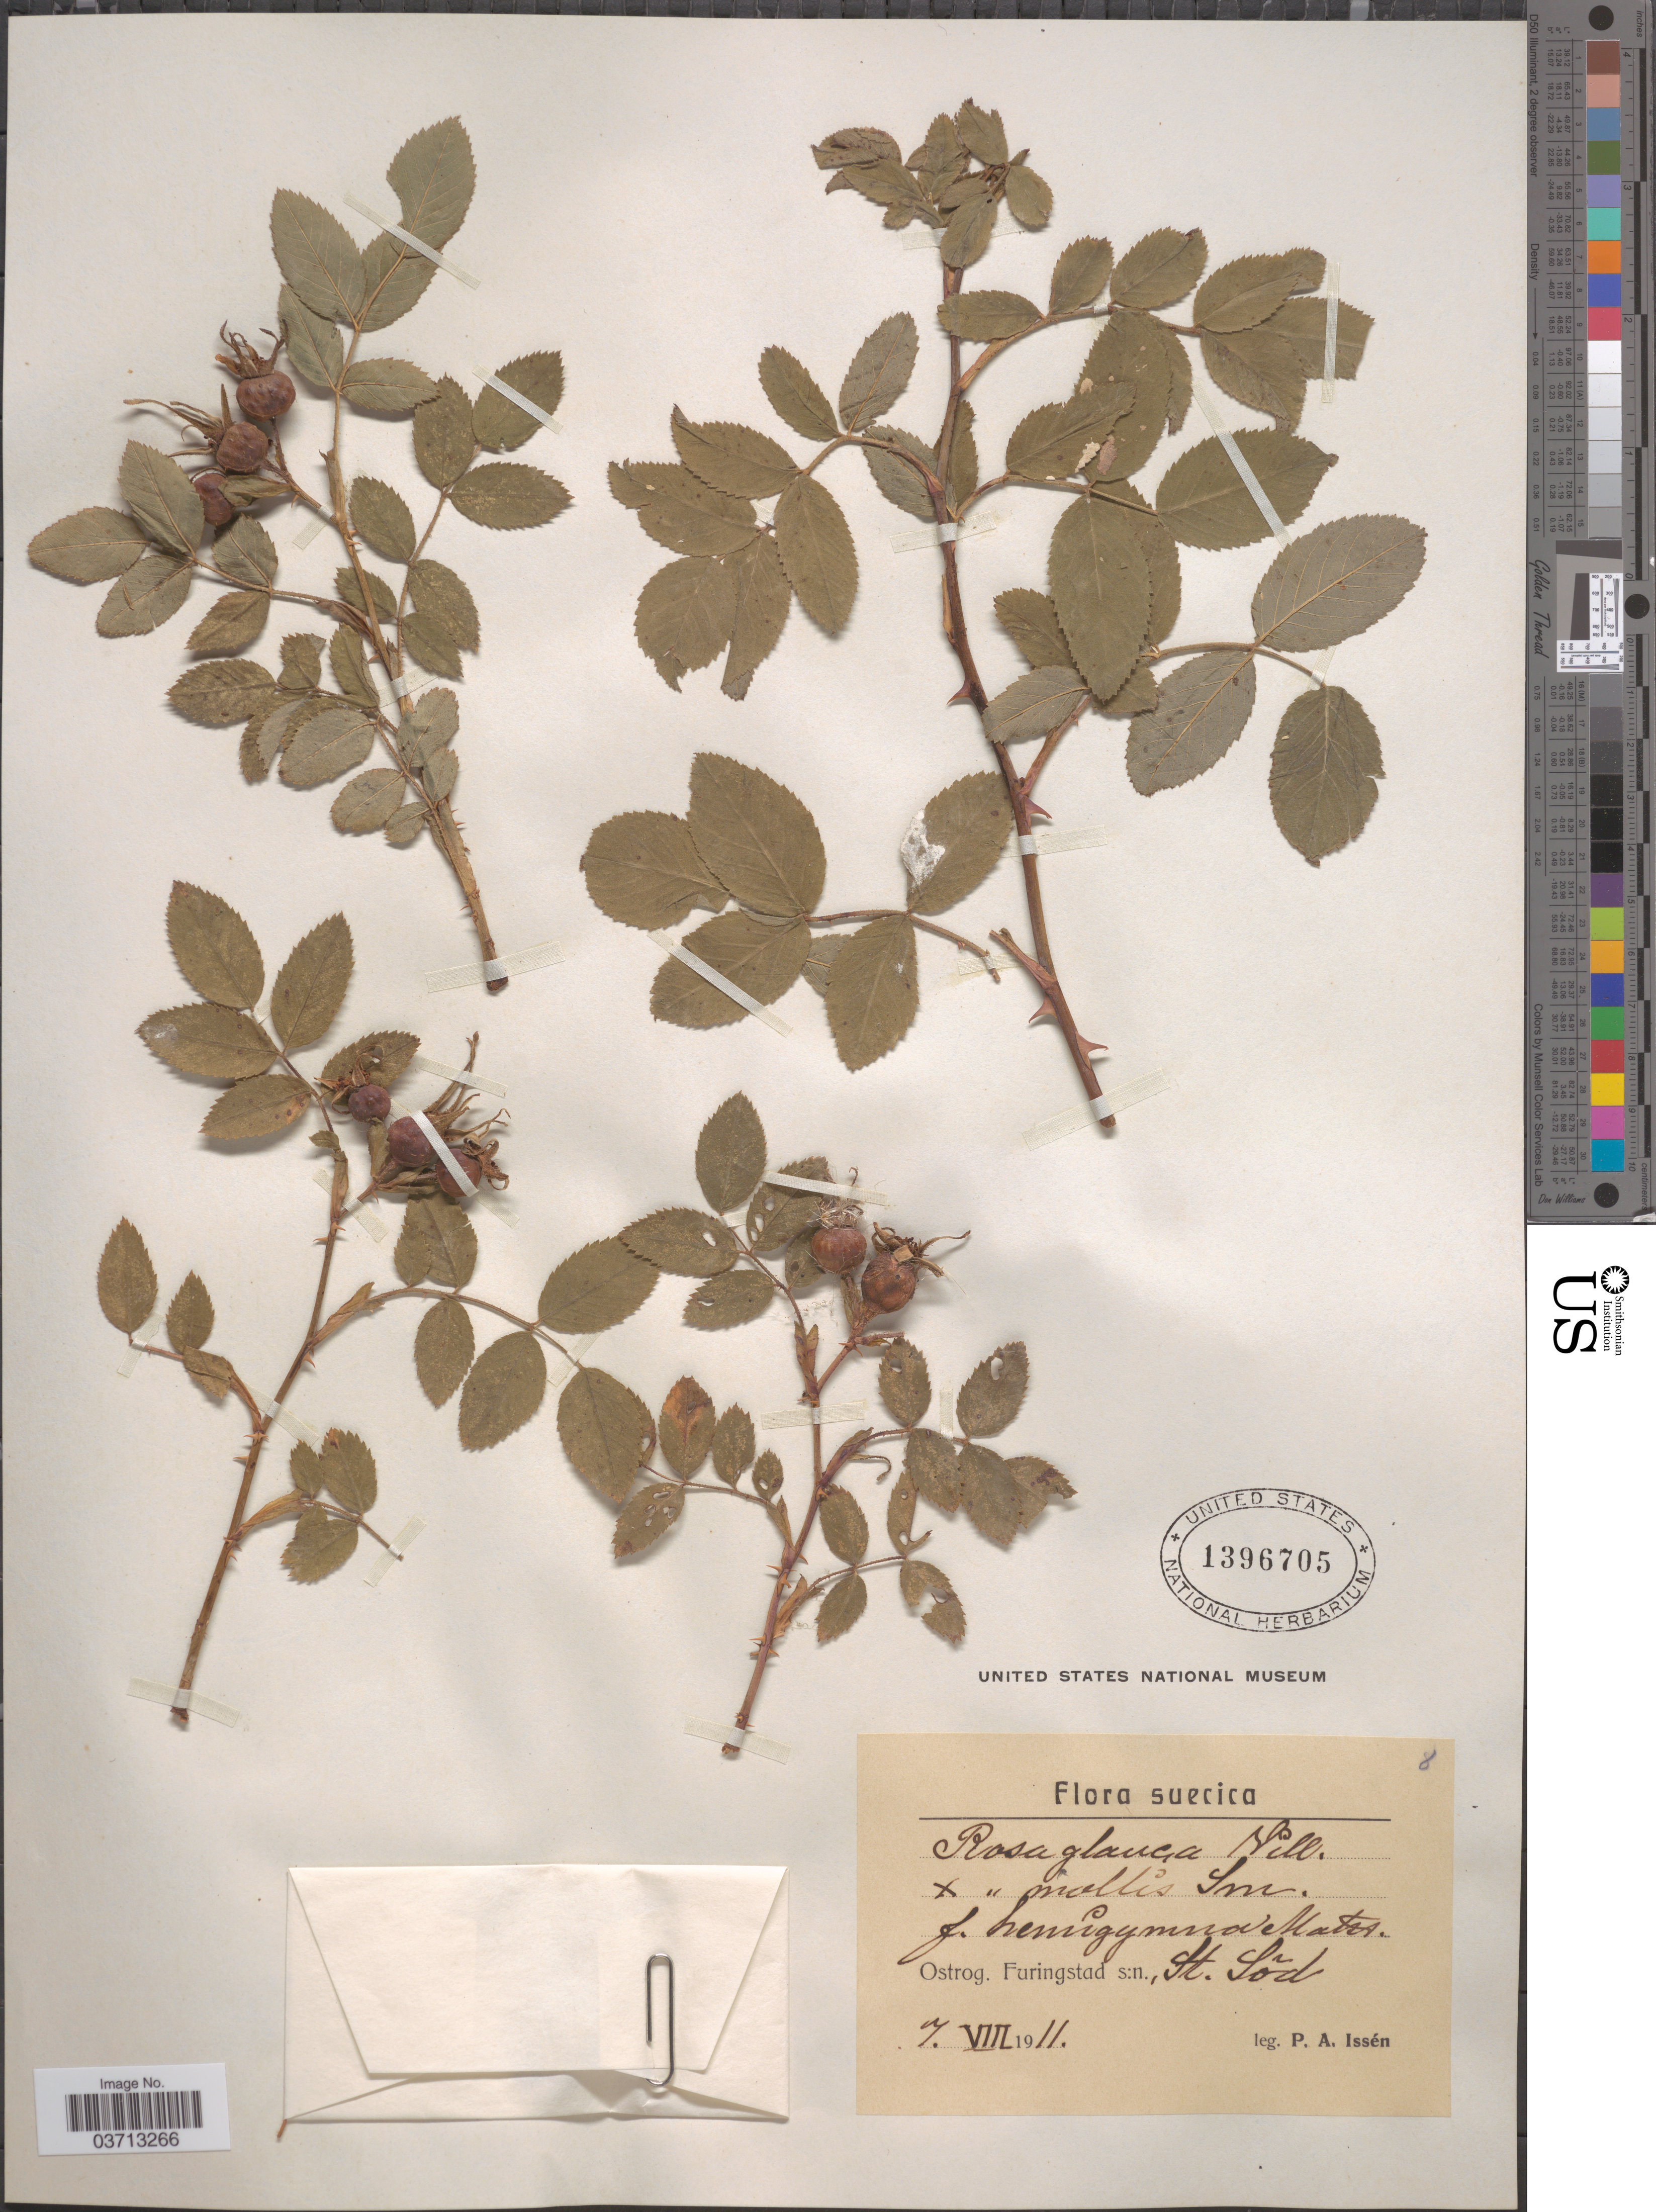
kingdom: Plantae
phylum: Tracheophyta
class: Magnoliopsida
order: Rosales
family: Rosaceae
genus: Rosa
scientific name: Rosa glauca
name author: Pourr.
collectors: P. Issen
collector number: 8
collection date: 1911-08-07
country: Sweden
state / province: Östergötland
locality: Suecica. Ostrog. Furingstad s:n., St. Söd.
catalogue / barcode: US 1396705